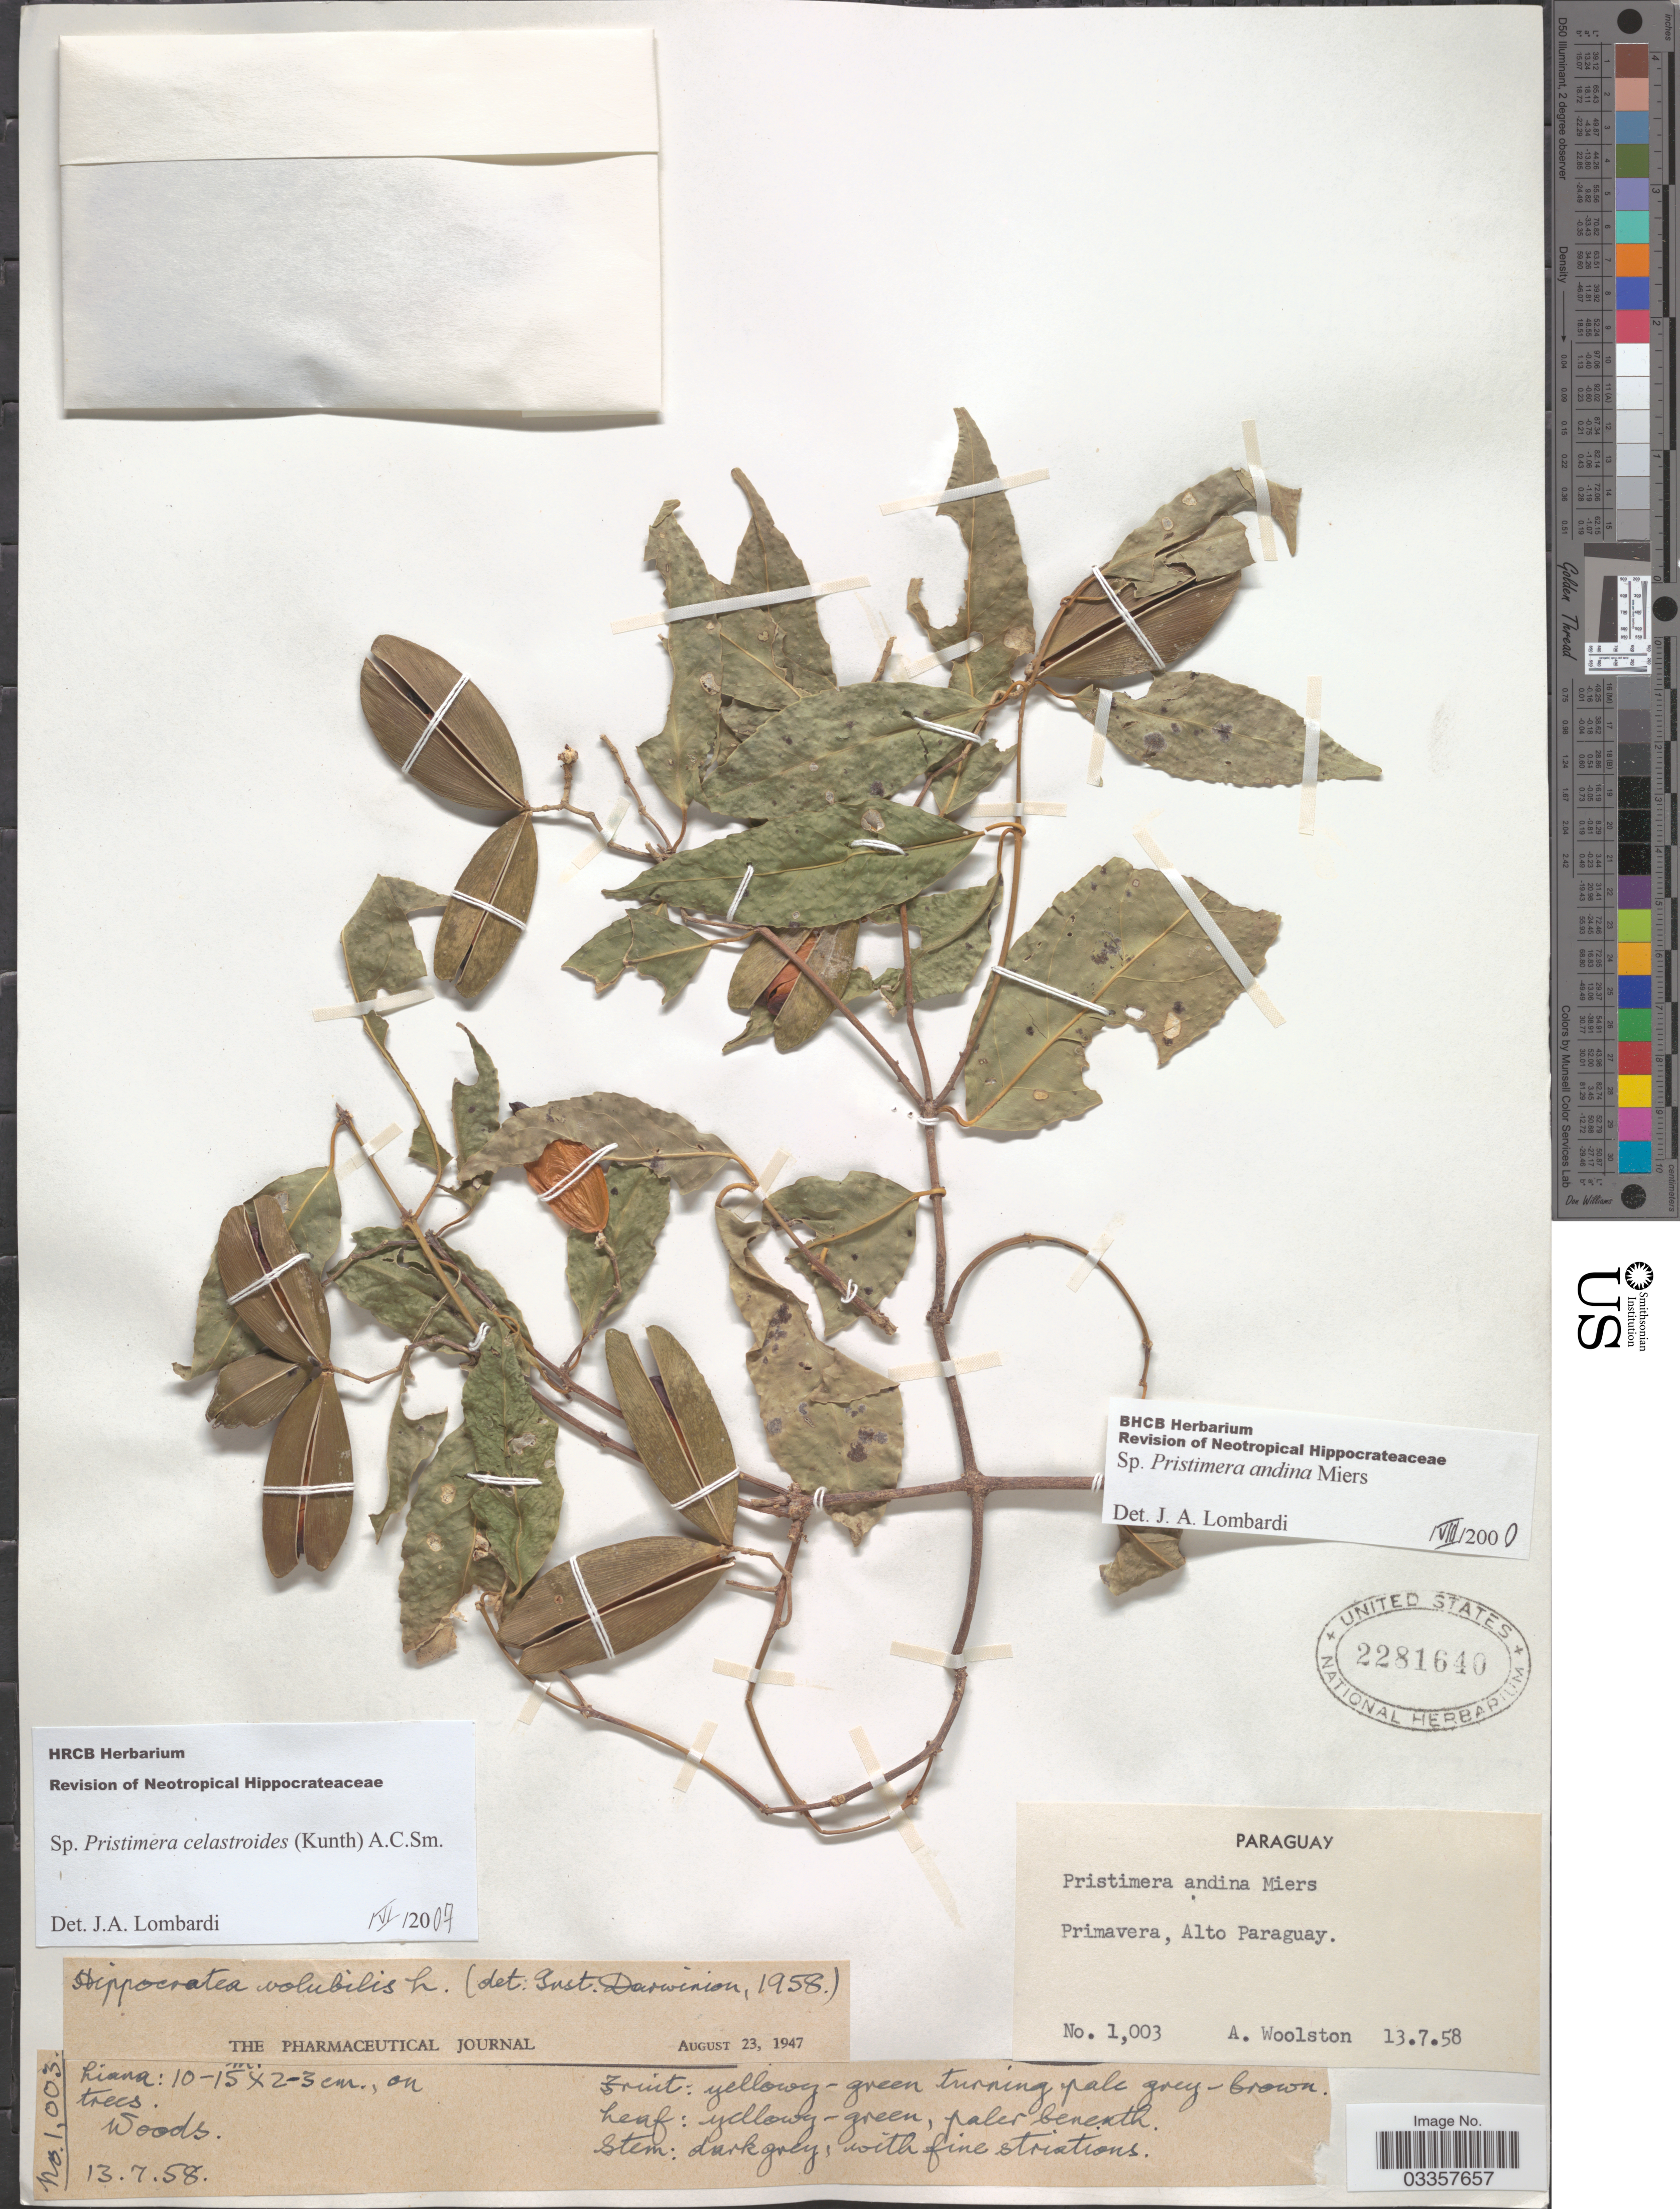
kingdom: Plantae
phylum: Tracheophyta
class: Magnoliopsida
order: Celastrales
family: Celastraceae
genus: Pristimera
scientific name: Pristimera celastroides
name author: (Kunth) A.C. Sm.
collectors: A. Woolston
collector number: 1003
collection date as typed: Transcribed d/m/y: 13/7/58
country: Paraguay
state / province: Alto Paraguay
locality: Primavera.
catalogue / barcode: US 2281640